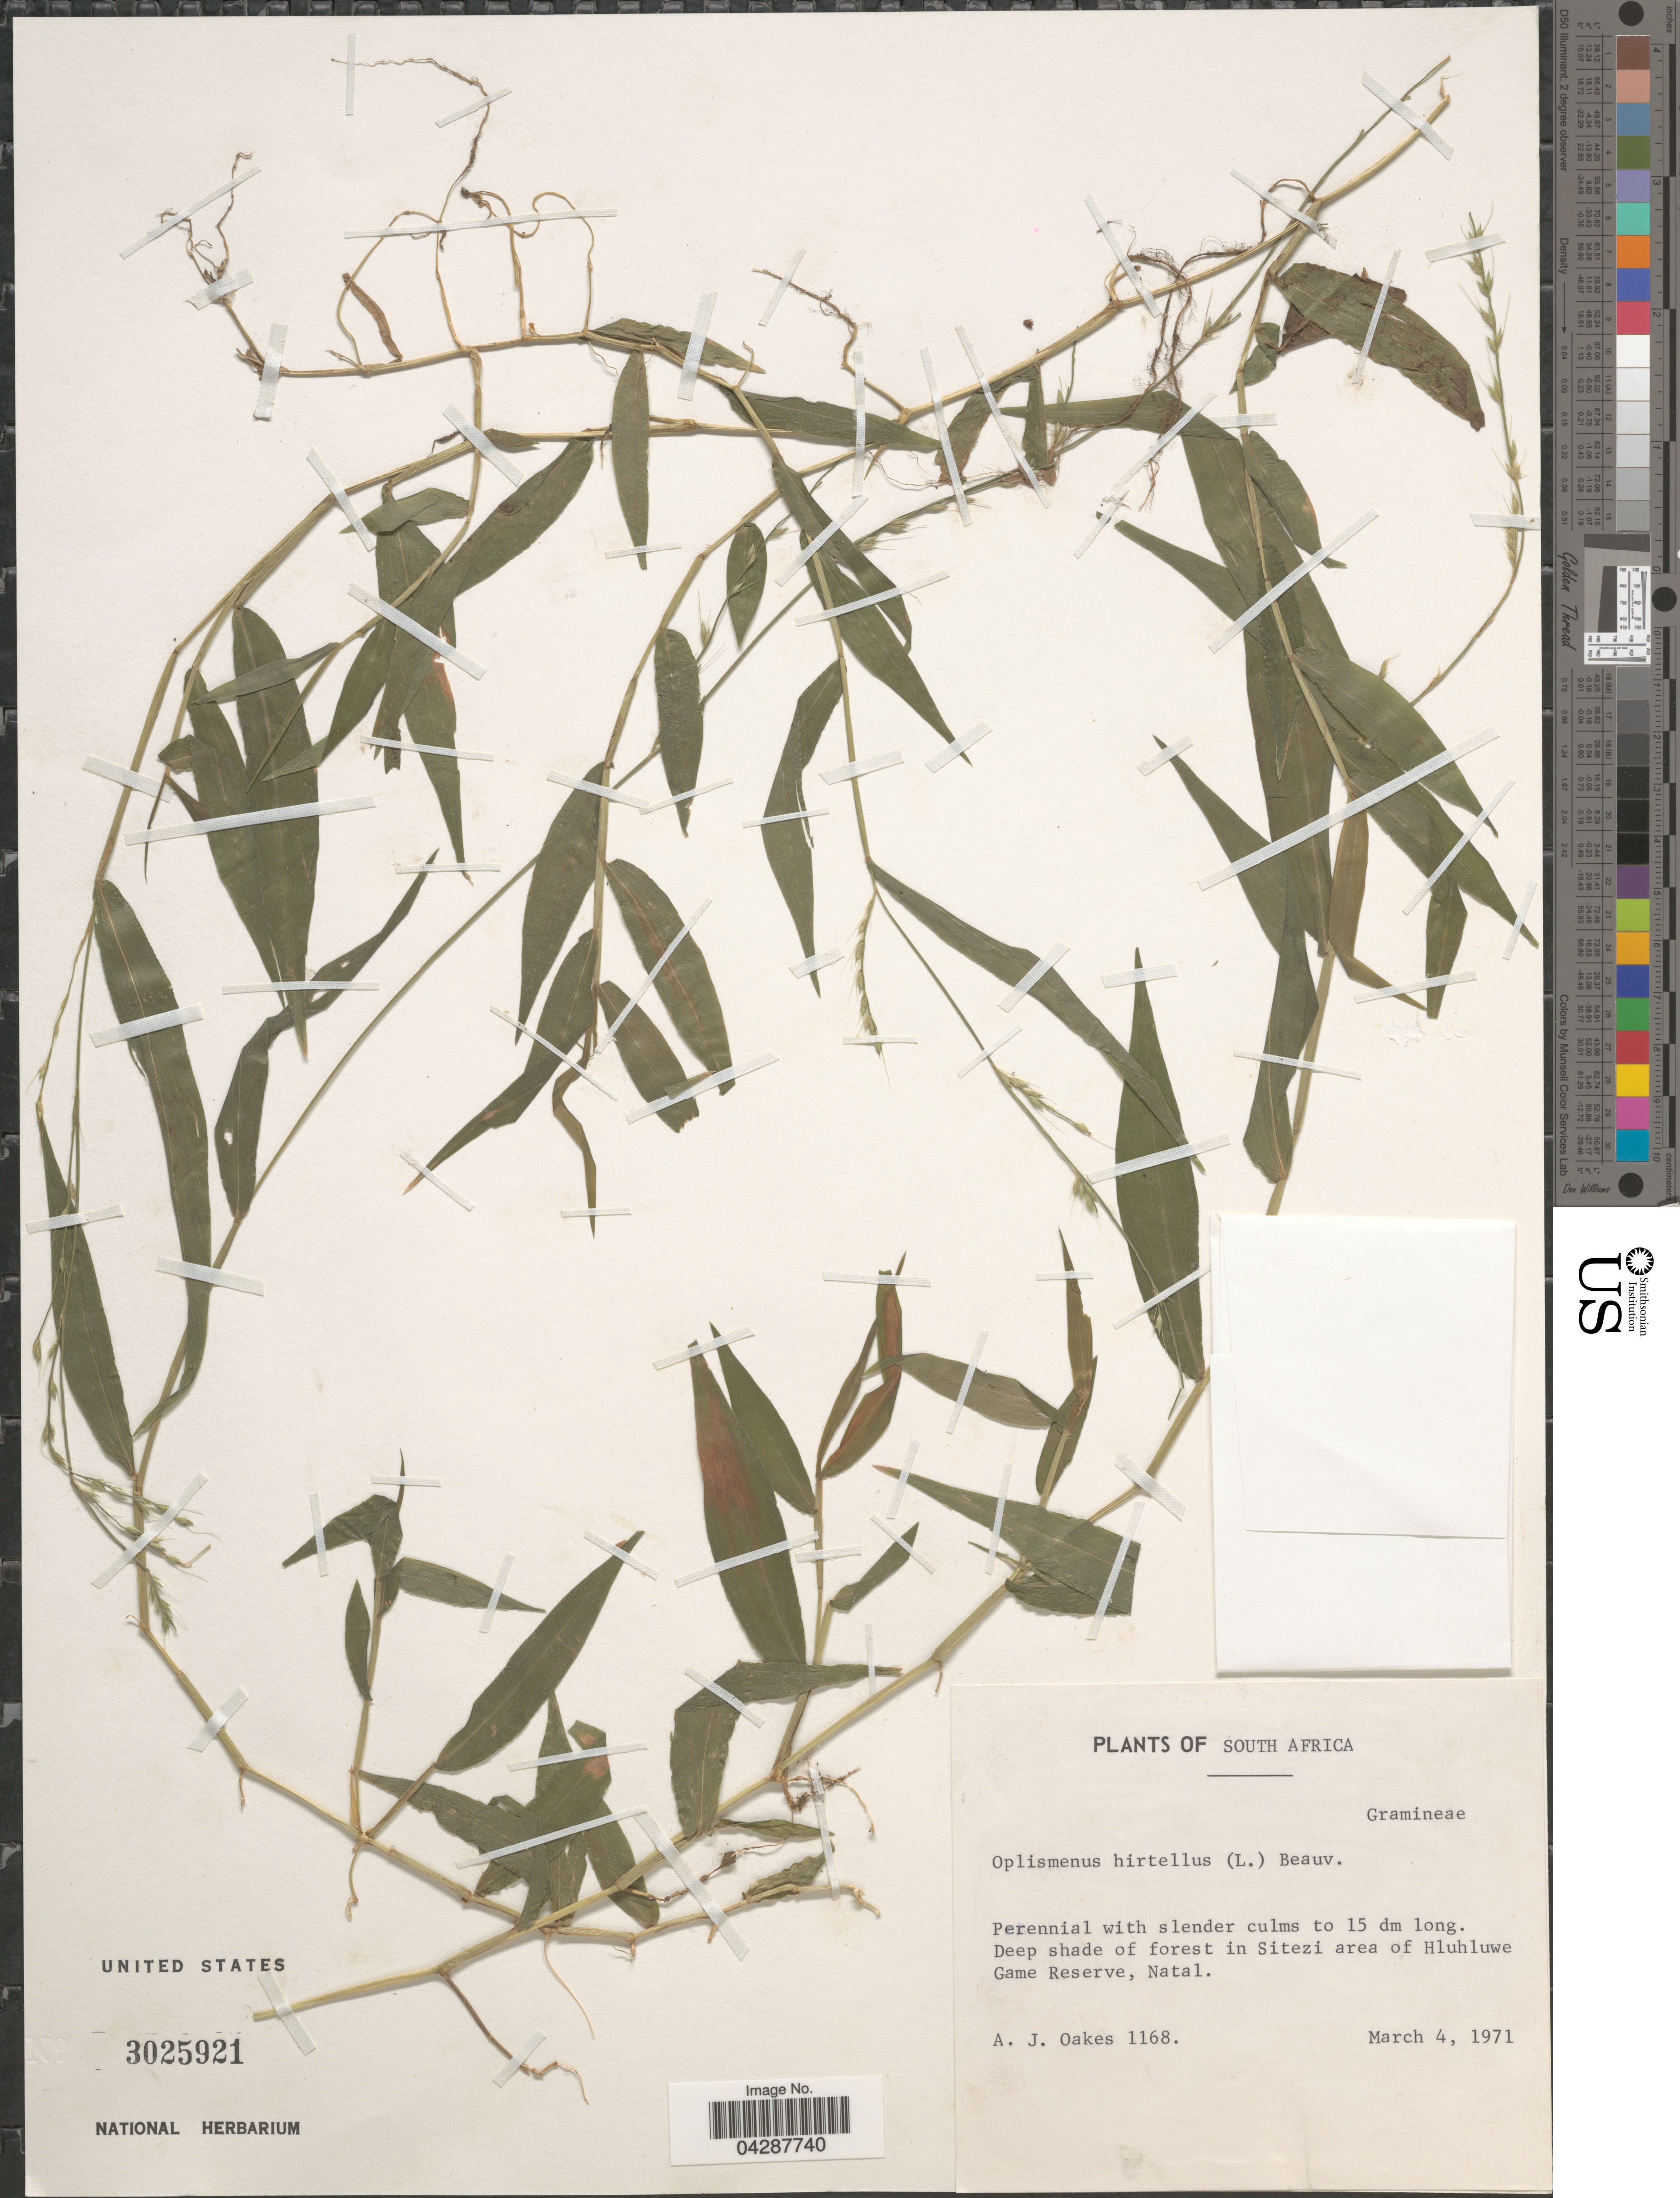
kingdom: Plantae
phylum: Tracheophyta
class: Liliopsida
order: Poales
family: Poaceae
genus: Oplismenus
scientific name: Oplismenus hirtellus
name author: (L.) P. Beauv.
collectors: A. Oakes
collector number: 1168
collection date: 1971-03-04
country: South Africa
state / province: KwaZulu-Natal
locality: Deep shade of forest in Sitezi area of Hluhluwe Game Reserve, Natal.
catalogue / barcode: US 3025921